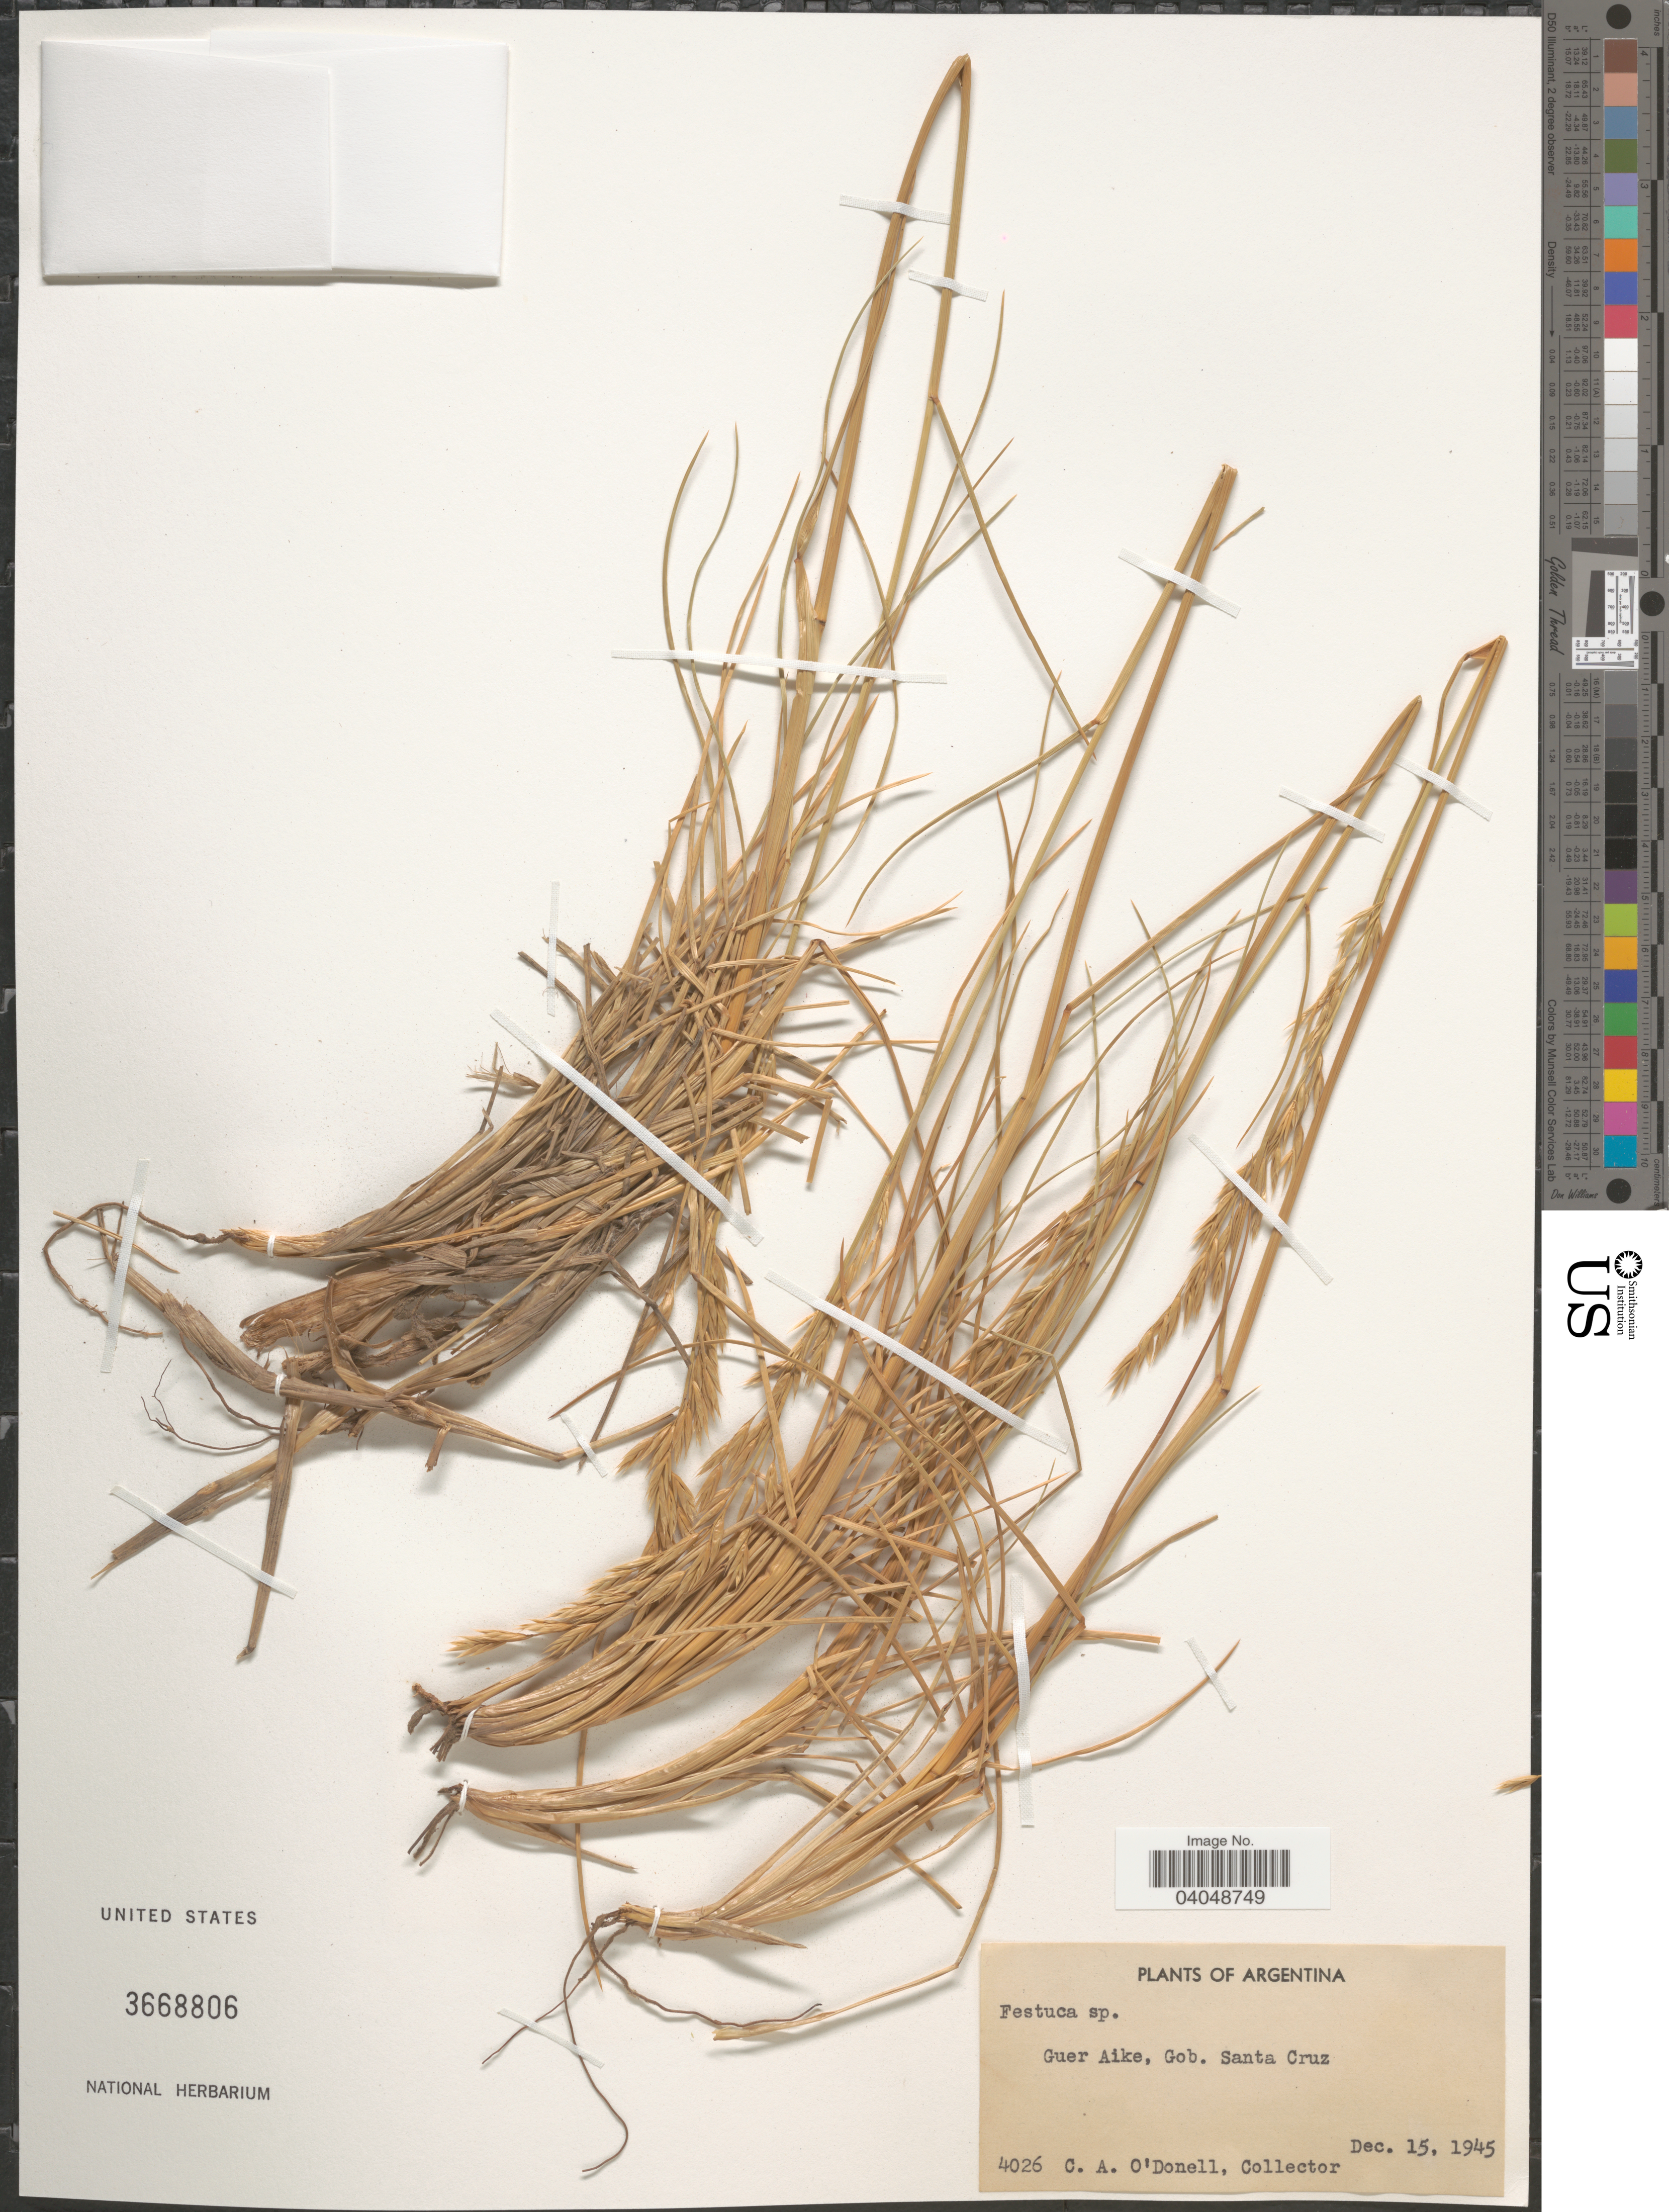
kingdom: Plantae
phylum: Tracheophyta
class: Liliopsida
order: Poales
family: Poaceae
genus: Festuca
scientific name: Festuca sp.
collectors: C. A. O'Donell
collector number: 4026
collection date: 1945-12-15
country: Argentina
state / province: Santa Cruz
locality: Guer Aike, Gob. Santa Cruz.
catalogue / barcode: US 3668806